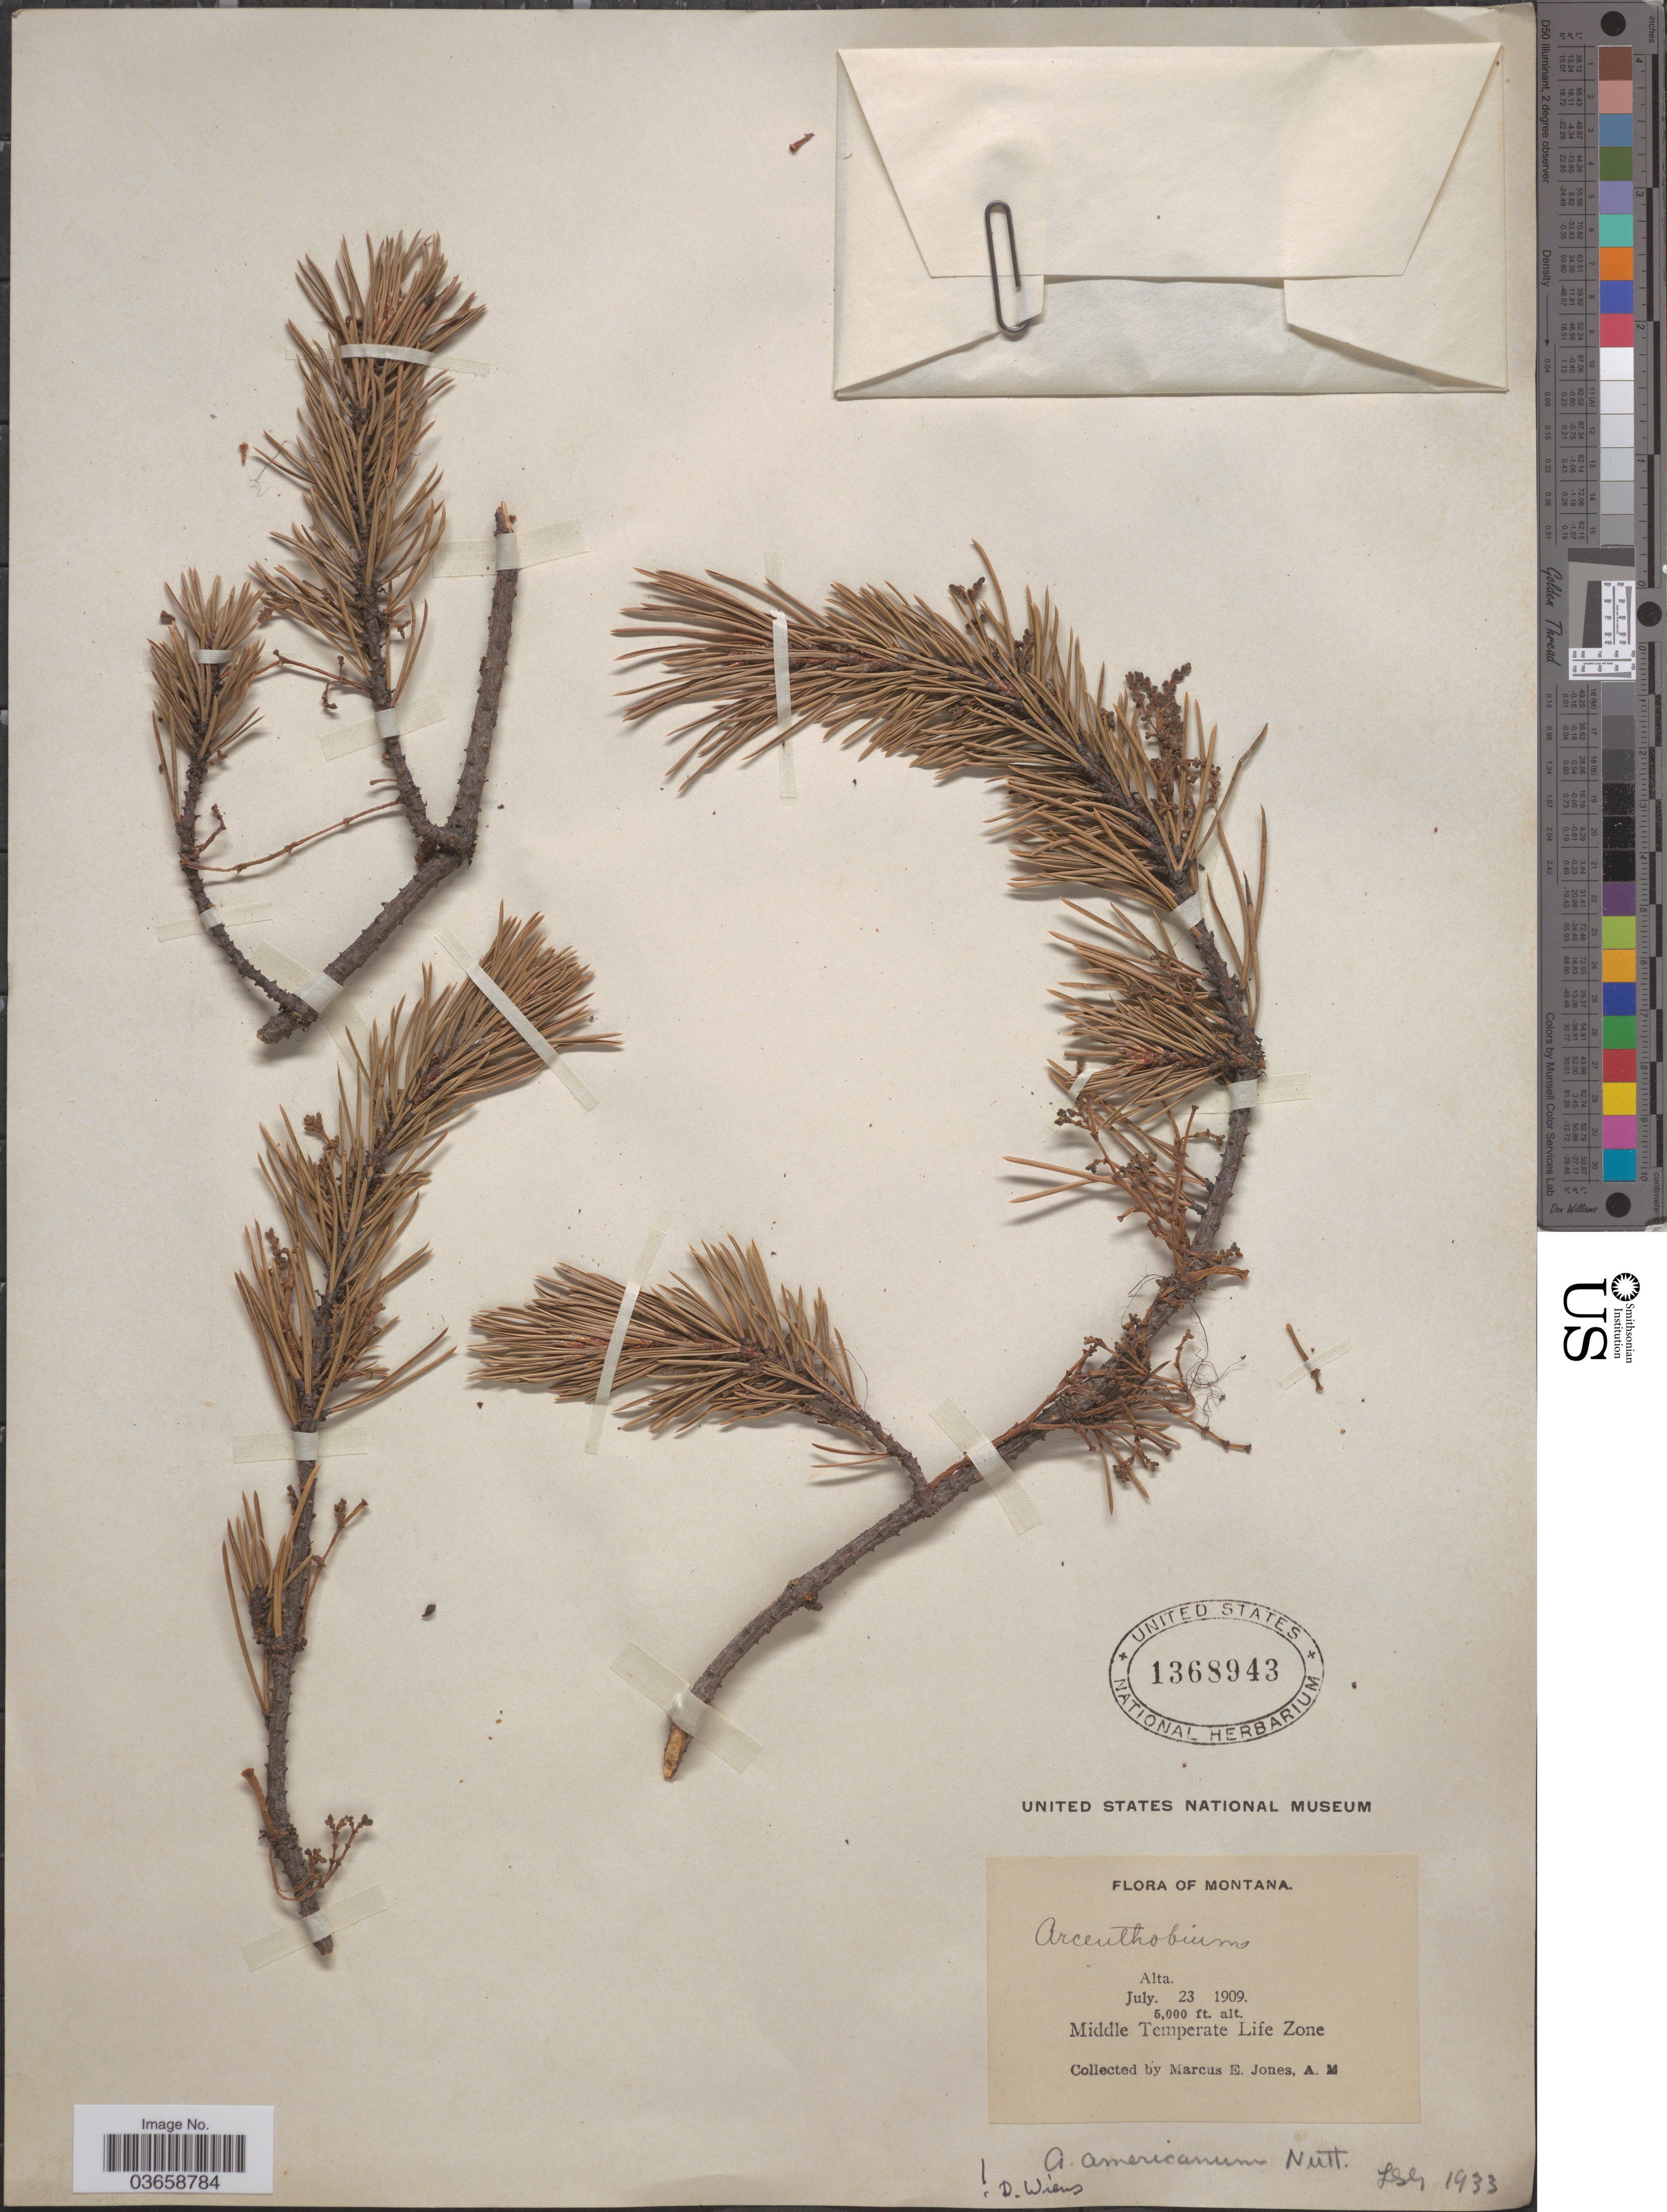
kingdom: Plantae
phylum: Tracheophyta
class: Magnoliopsida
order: Santalales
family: Viscaceae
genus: Arceuthobium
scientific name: Arceuthobium americanum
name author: Nutt. ex A. Gray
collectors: M. E. Jones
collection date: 1909-07-23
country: United States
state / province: Montana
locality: Alta. Middle Temperate Life Zone.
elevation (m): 1524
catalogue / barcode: US 1368943